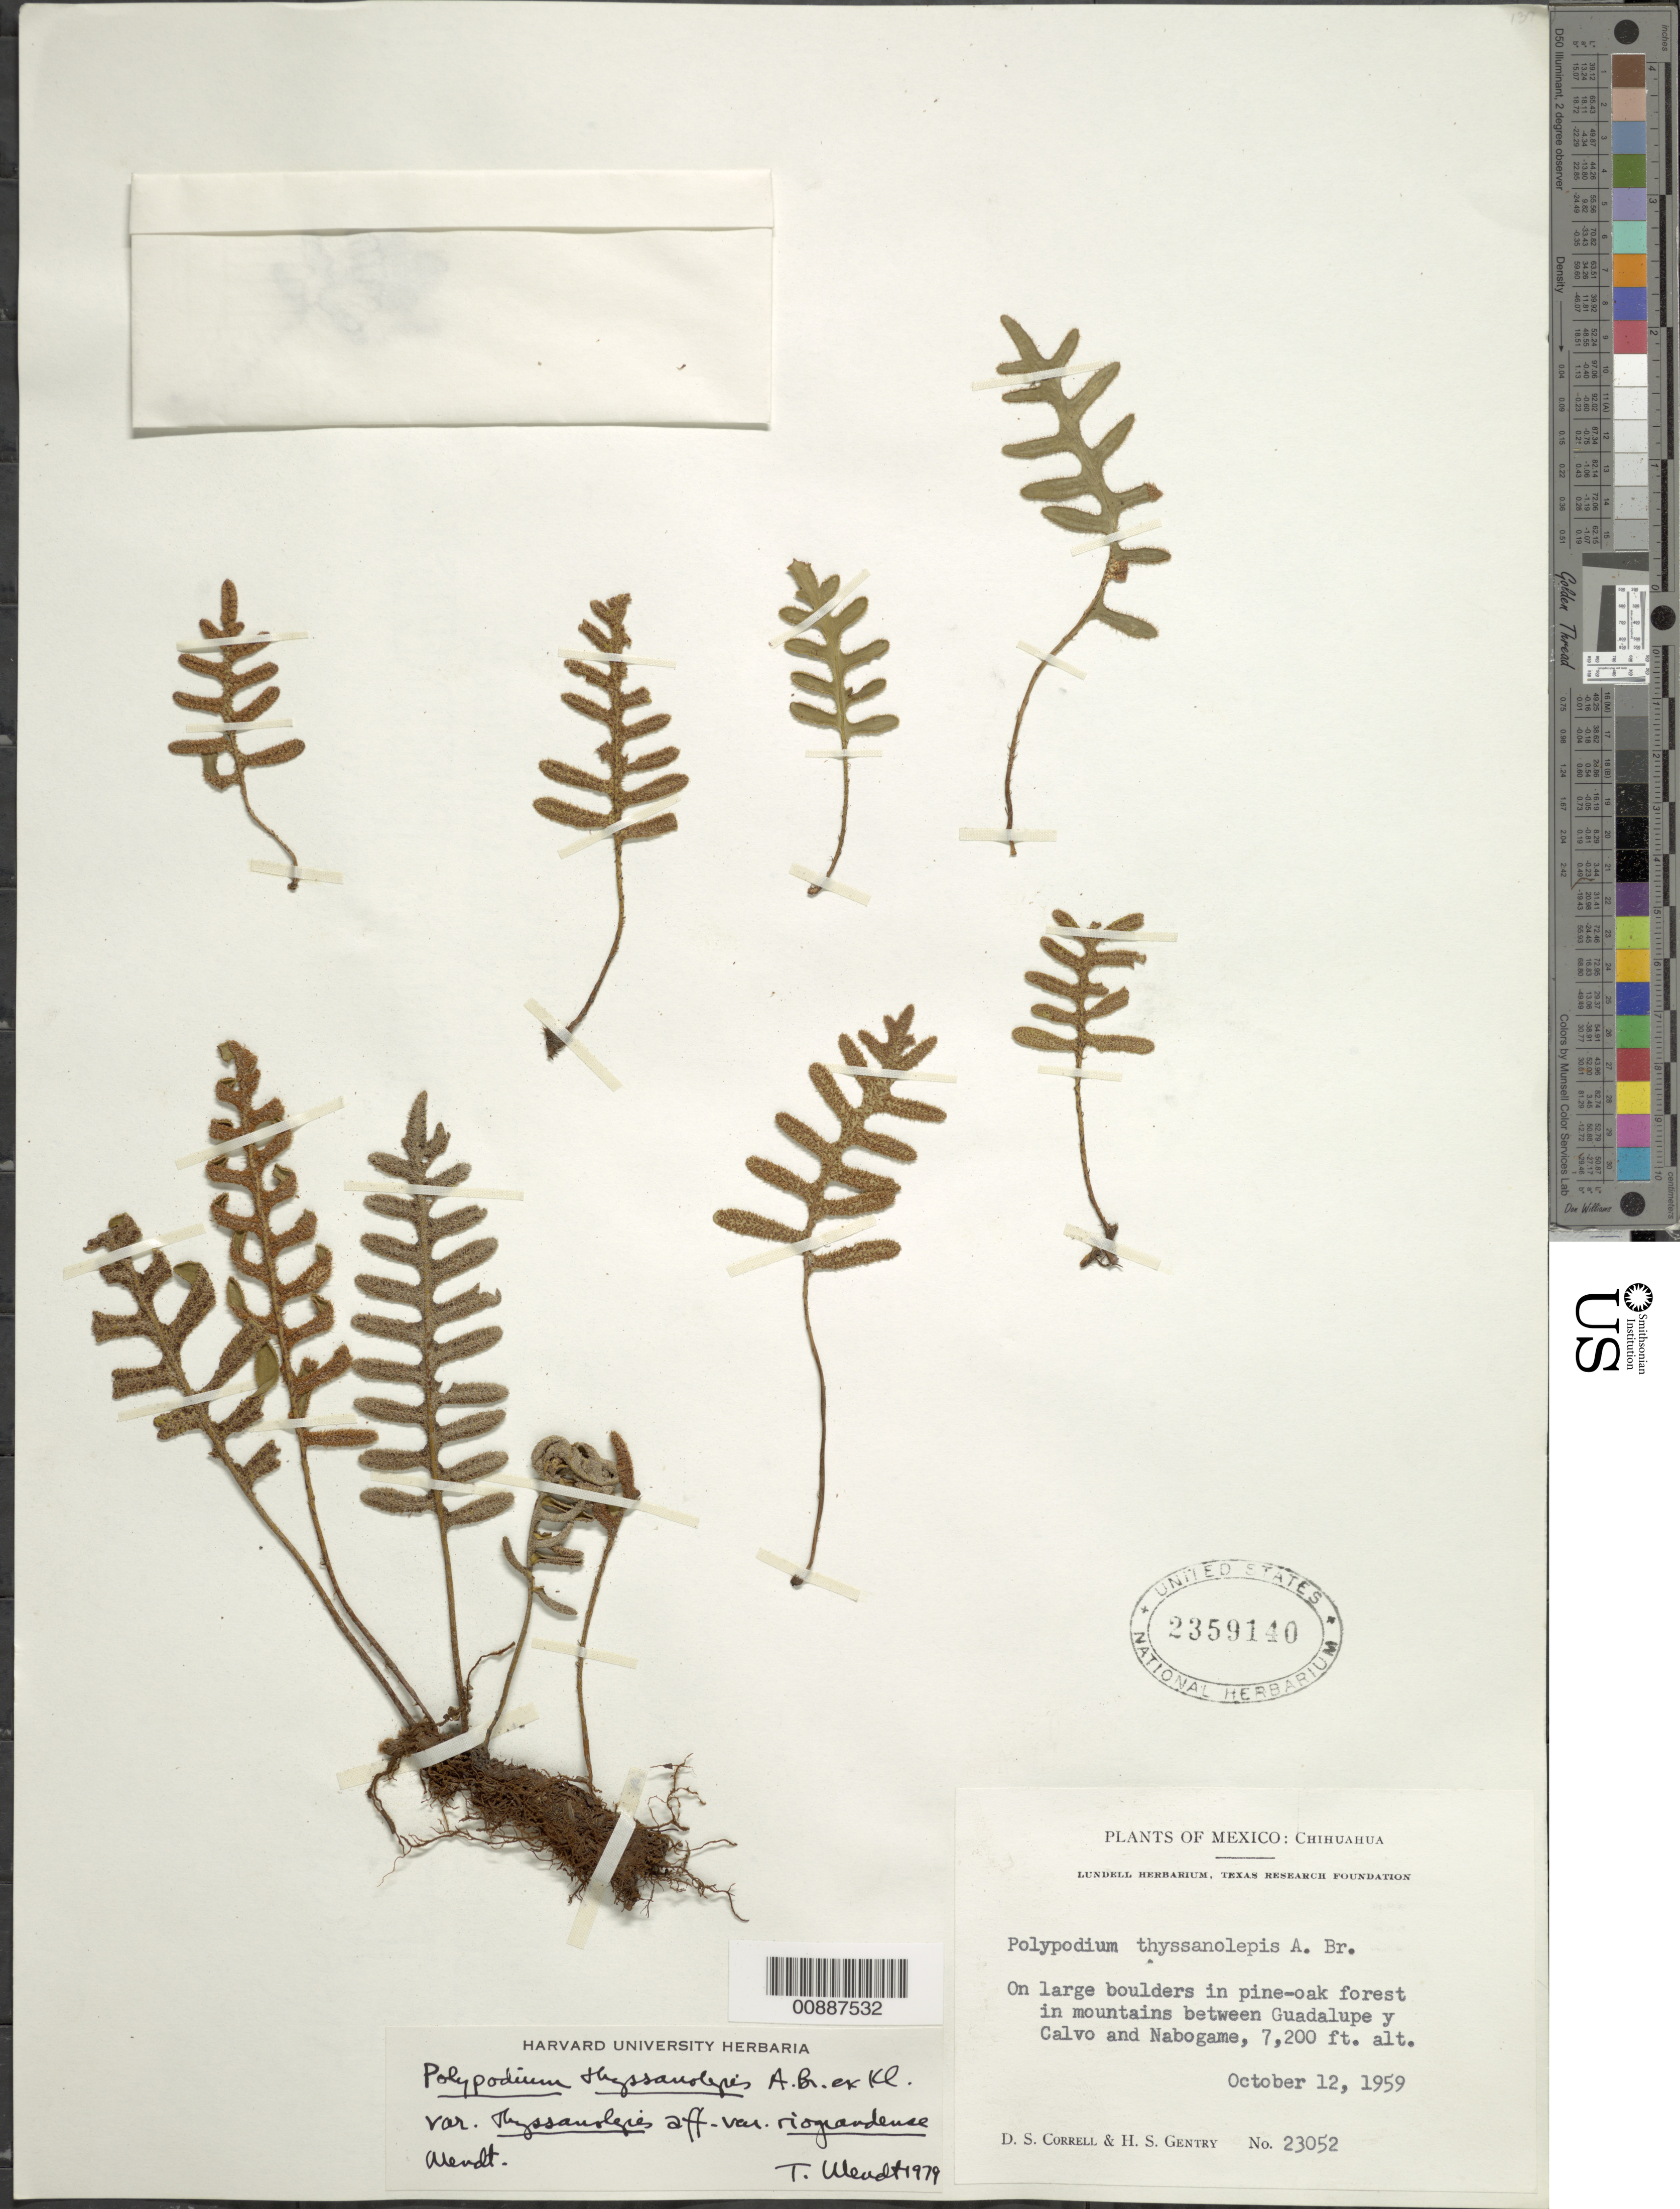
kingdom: Plantae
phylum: Tracheophyta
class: Polypodiopsida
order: Polypodiales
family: Polypodiaceae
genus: Pleopeltis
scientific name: Pleopeltis thyssanolepis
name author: (A. Braun ex Klotzsch) E.G. Andrews & Windham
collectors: D. S. Correll & H. S. Gentry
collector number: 23052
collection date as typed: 12 Oct 1959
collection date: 1959-10-12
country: Mexico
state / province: Chihuahua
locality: In mountains between Guadalupe y Calvo and Nabogame, Chihuahua.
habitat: On large boulders in pine-oak forest in mountains.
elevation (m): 2195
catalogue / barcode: US 2359140